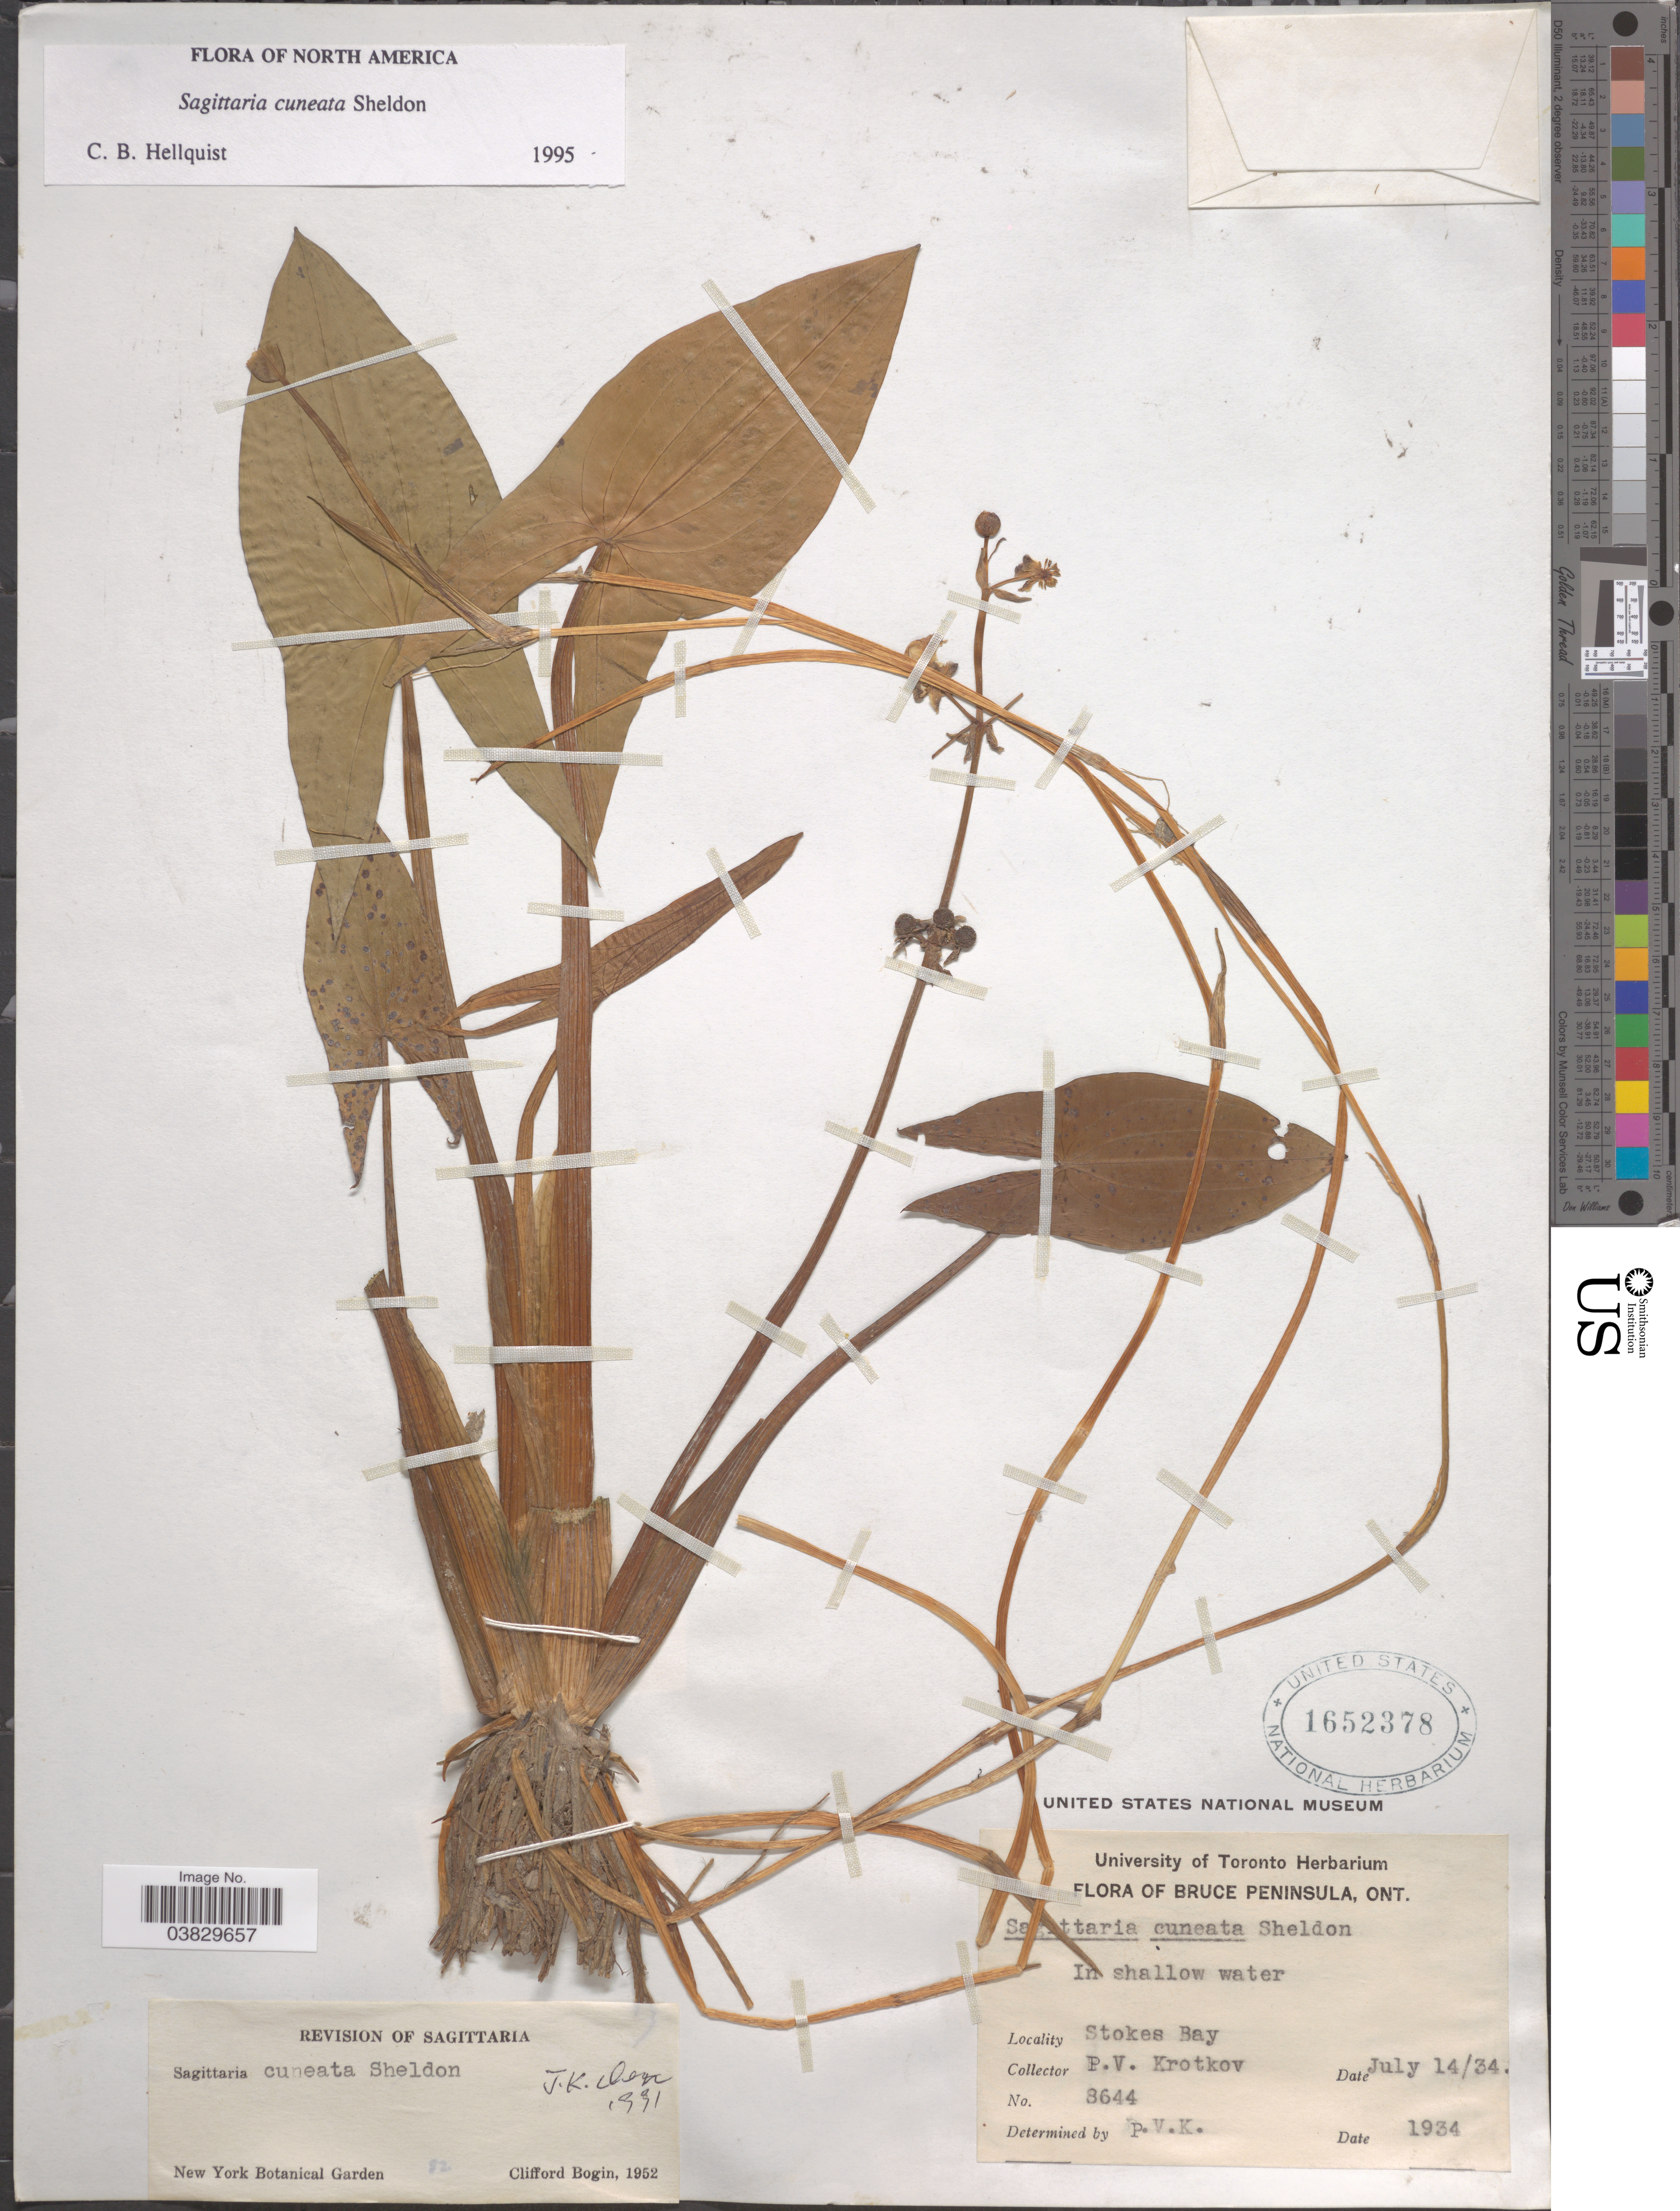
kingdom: Plantae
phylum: Tracheophyta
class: Liliopsida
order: Alismatales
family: Alismataceae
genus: Sagittaria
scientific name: Sagittaria cuneata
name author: E. Sheld.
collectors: P. V. Krotkov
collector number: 8644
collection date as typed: Transcribed d/m/y: 14/7/34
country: Canada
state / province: Ontario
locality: Bruce Peninsula. Stokes Bay.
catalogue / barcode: US 1652378